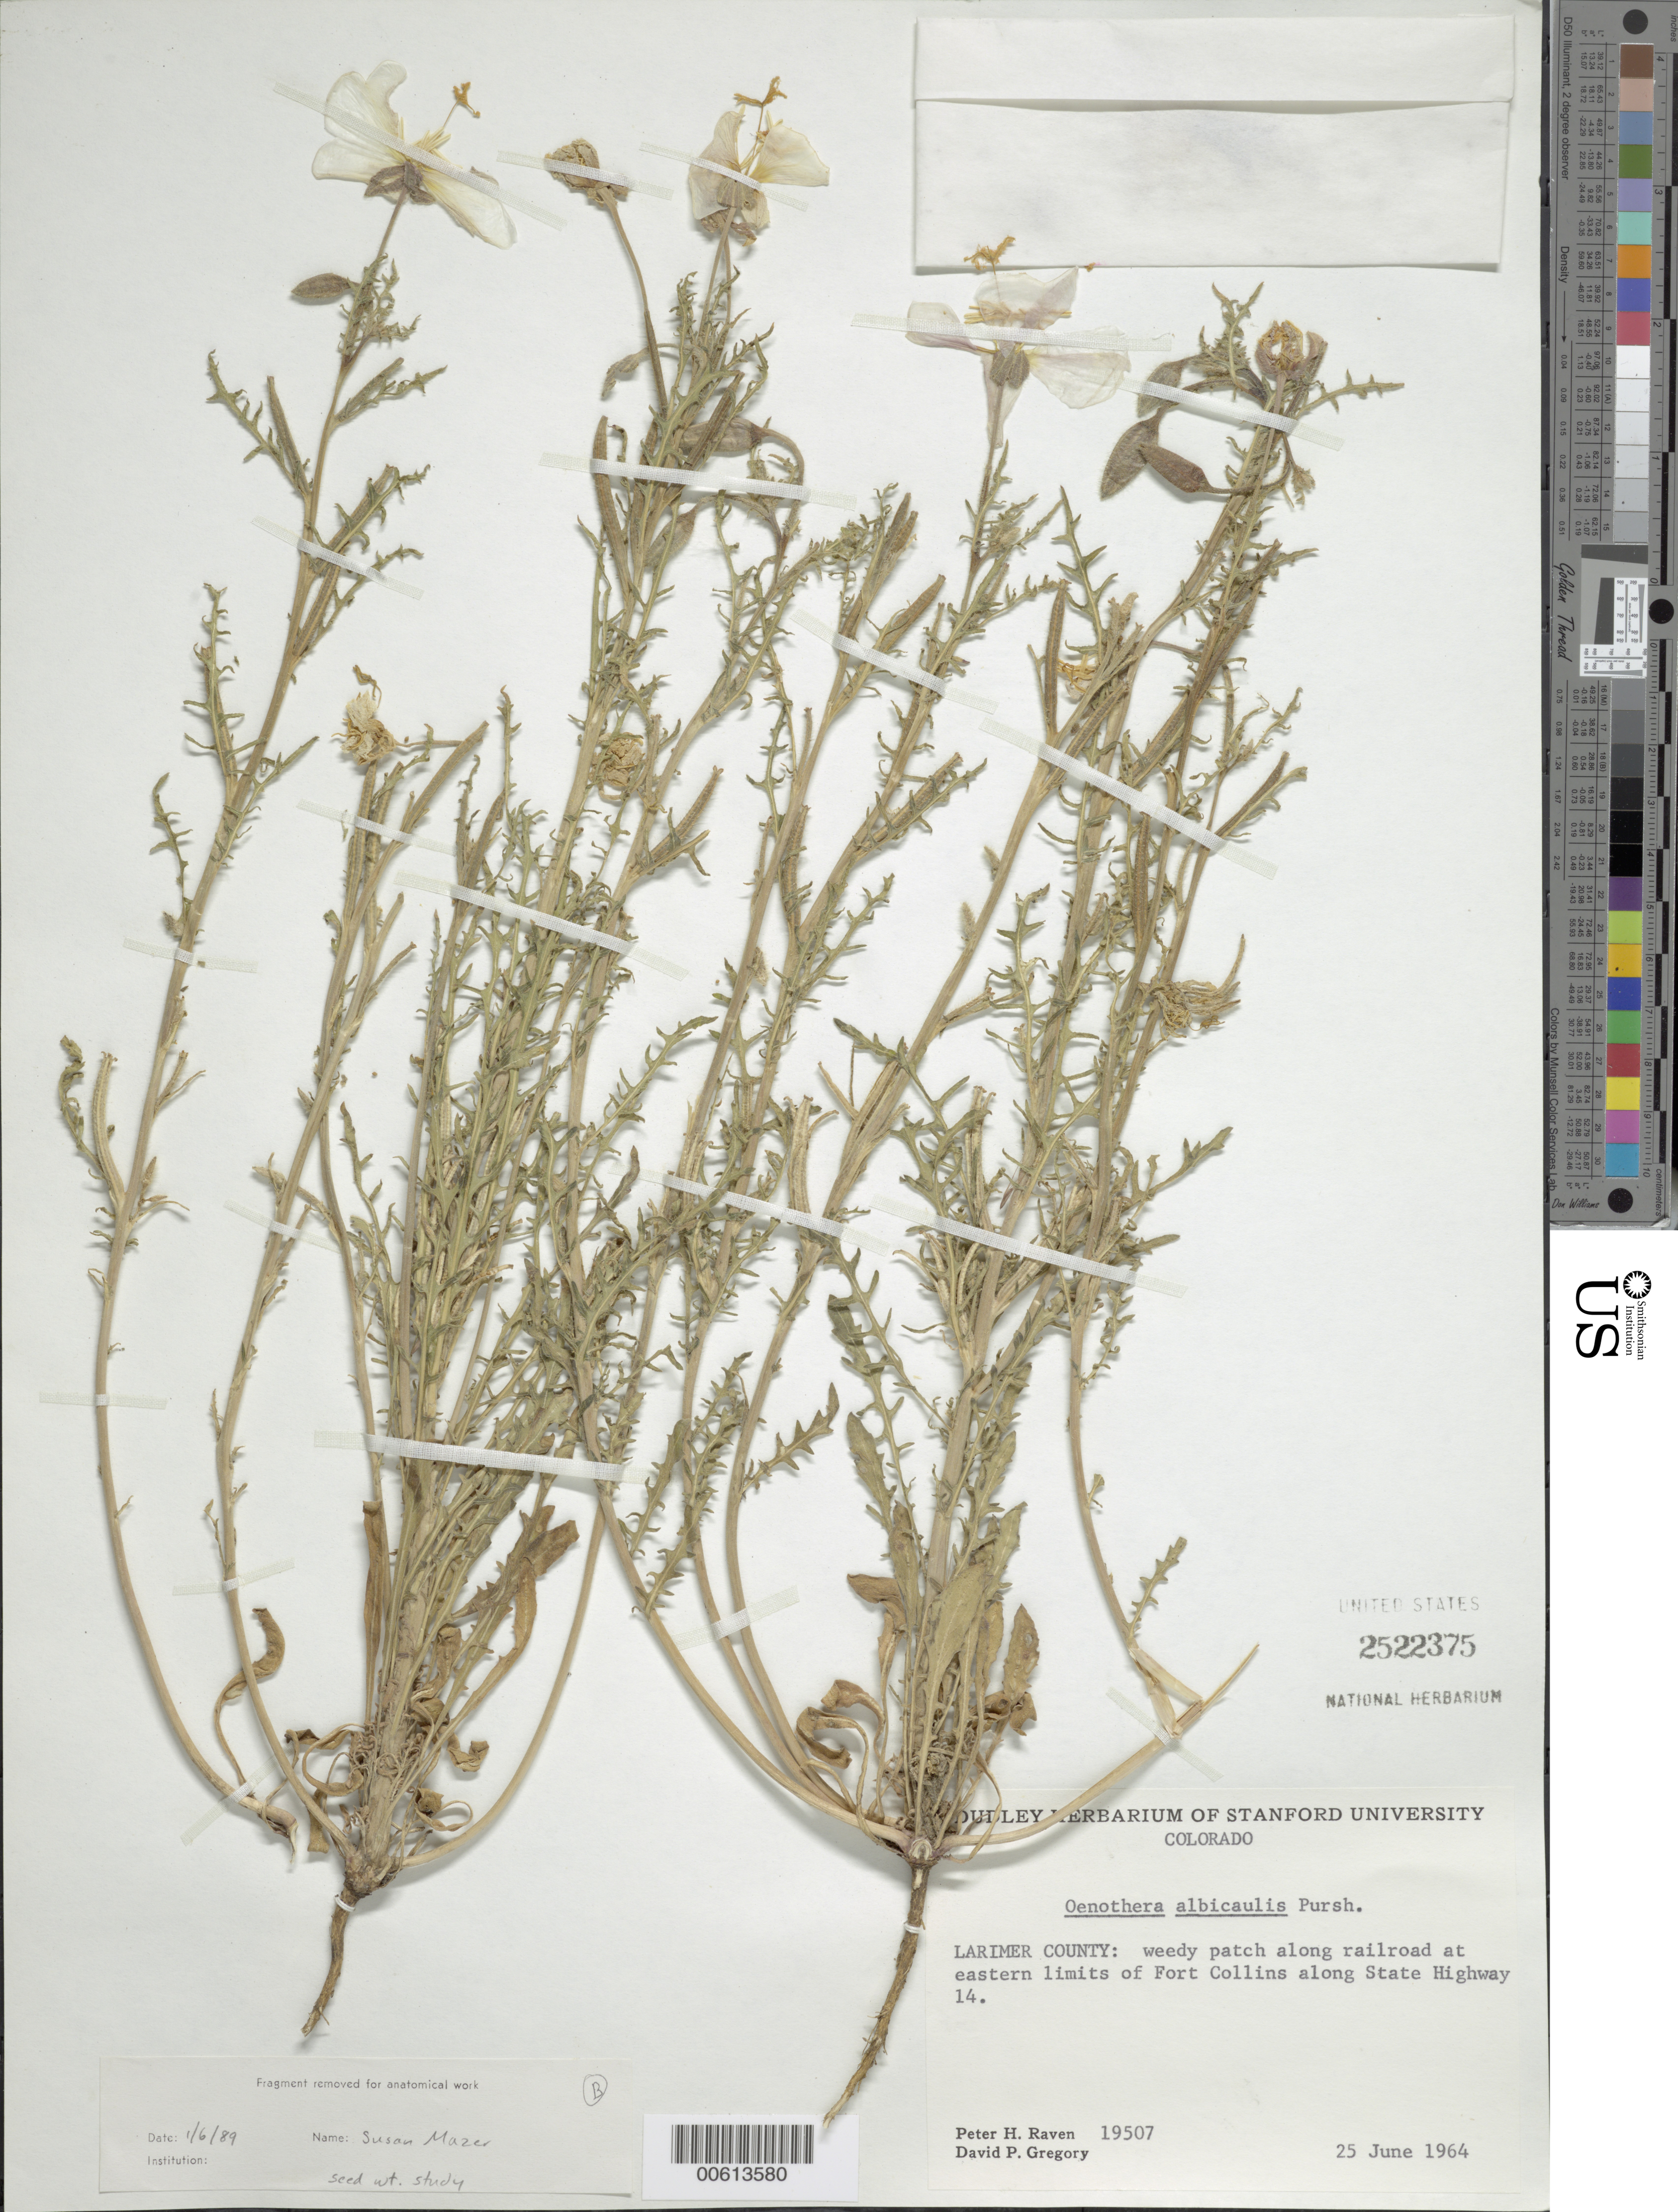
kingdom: Plantae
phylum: Tracheophyta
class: Magnoliopsida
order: Myrtales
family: Onagraceae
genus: Oenothera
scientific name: Oenothera albicaulis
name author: Pursh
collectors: P. H. Raven & D. Gregory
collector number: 19507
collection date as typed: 25 Jun 1964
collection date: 1964-06-25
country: United States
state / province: Colorado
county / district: Larimer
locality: Fort Collins along State Highway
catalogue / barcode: US 2522375